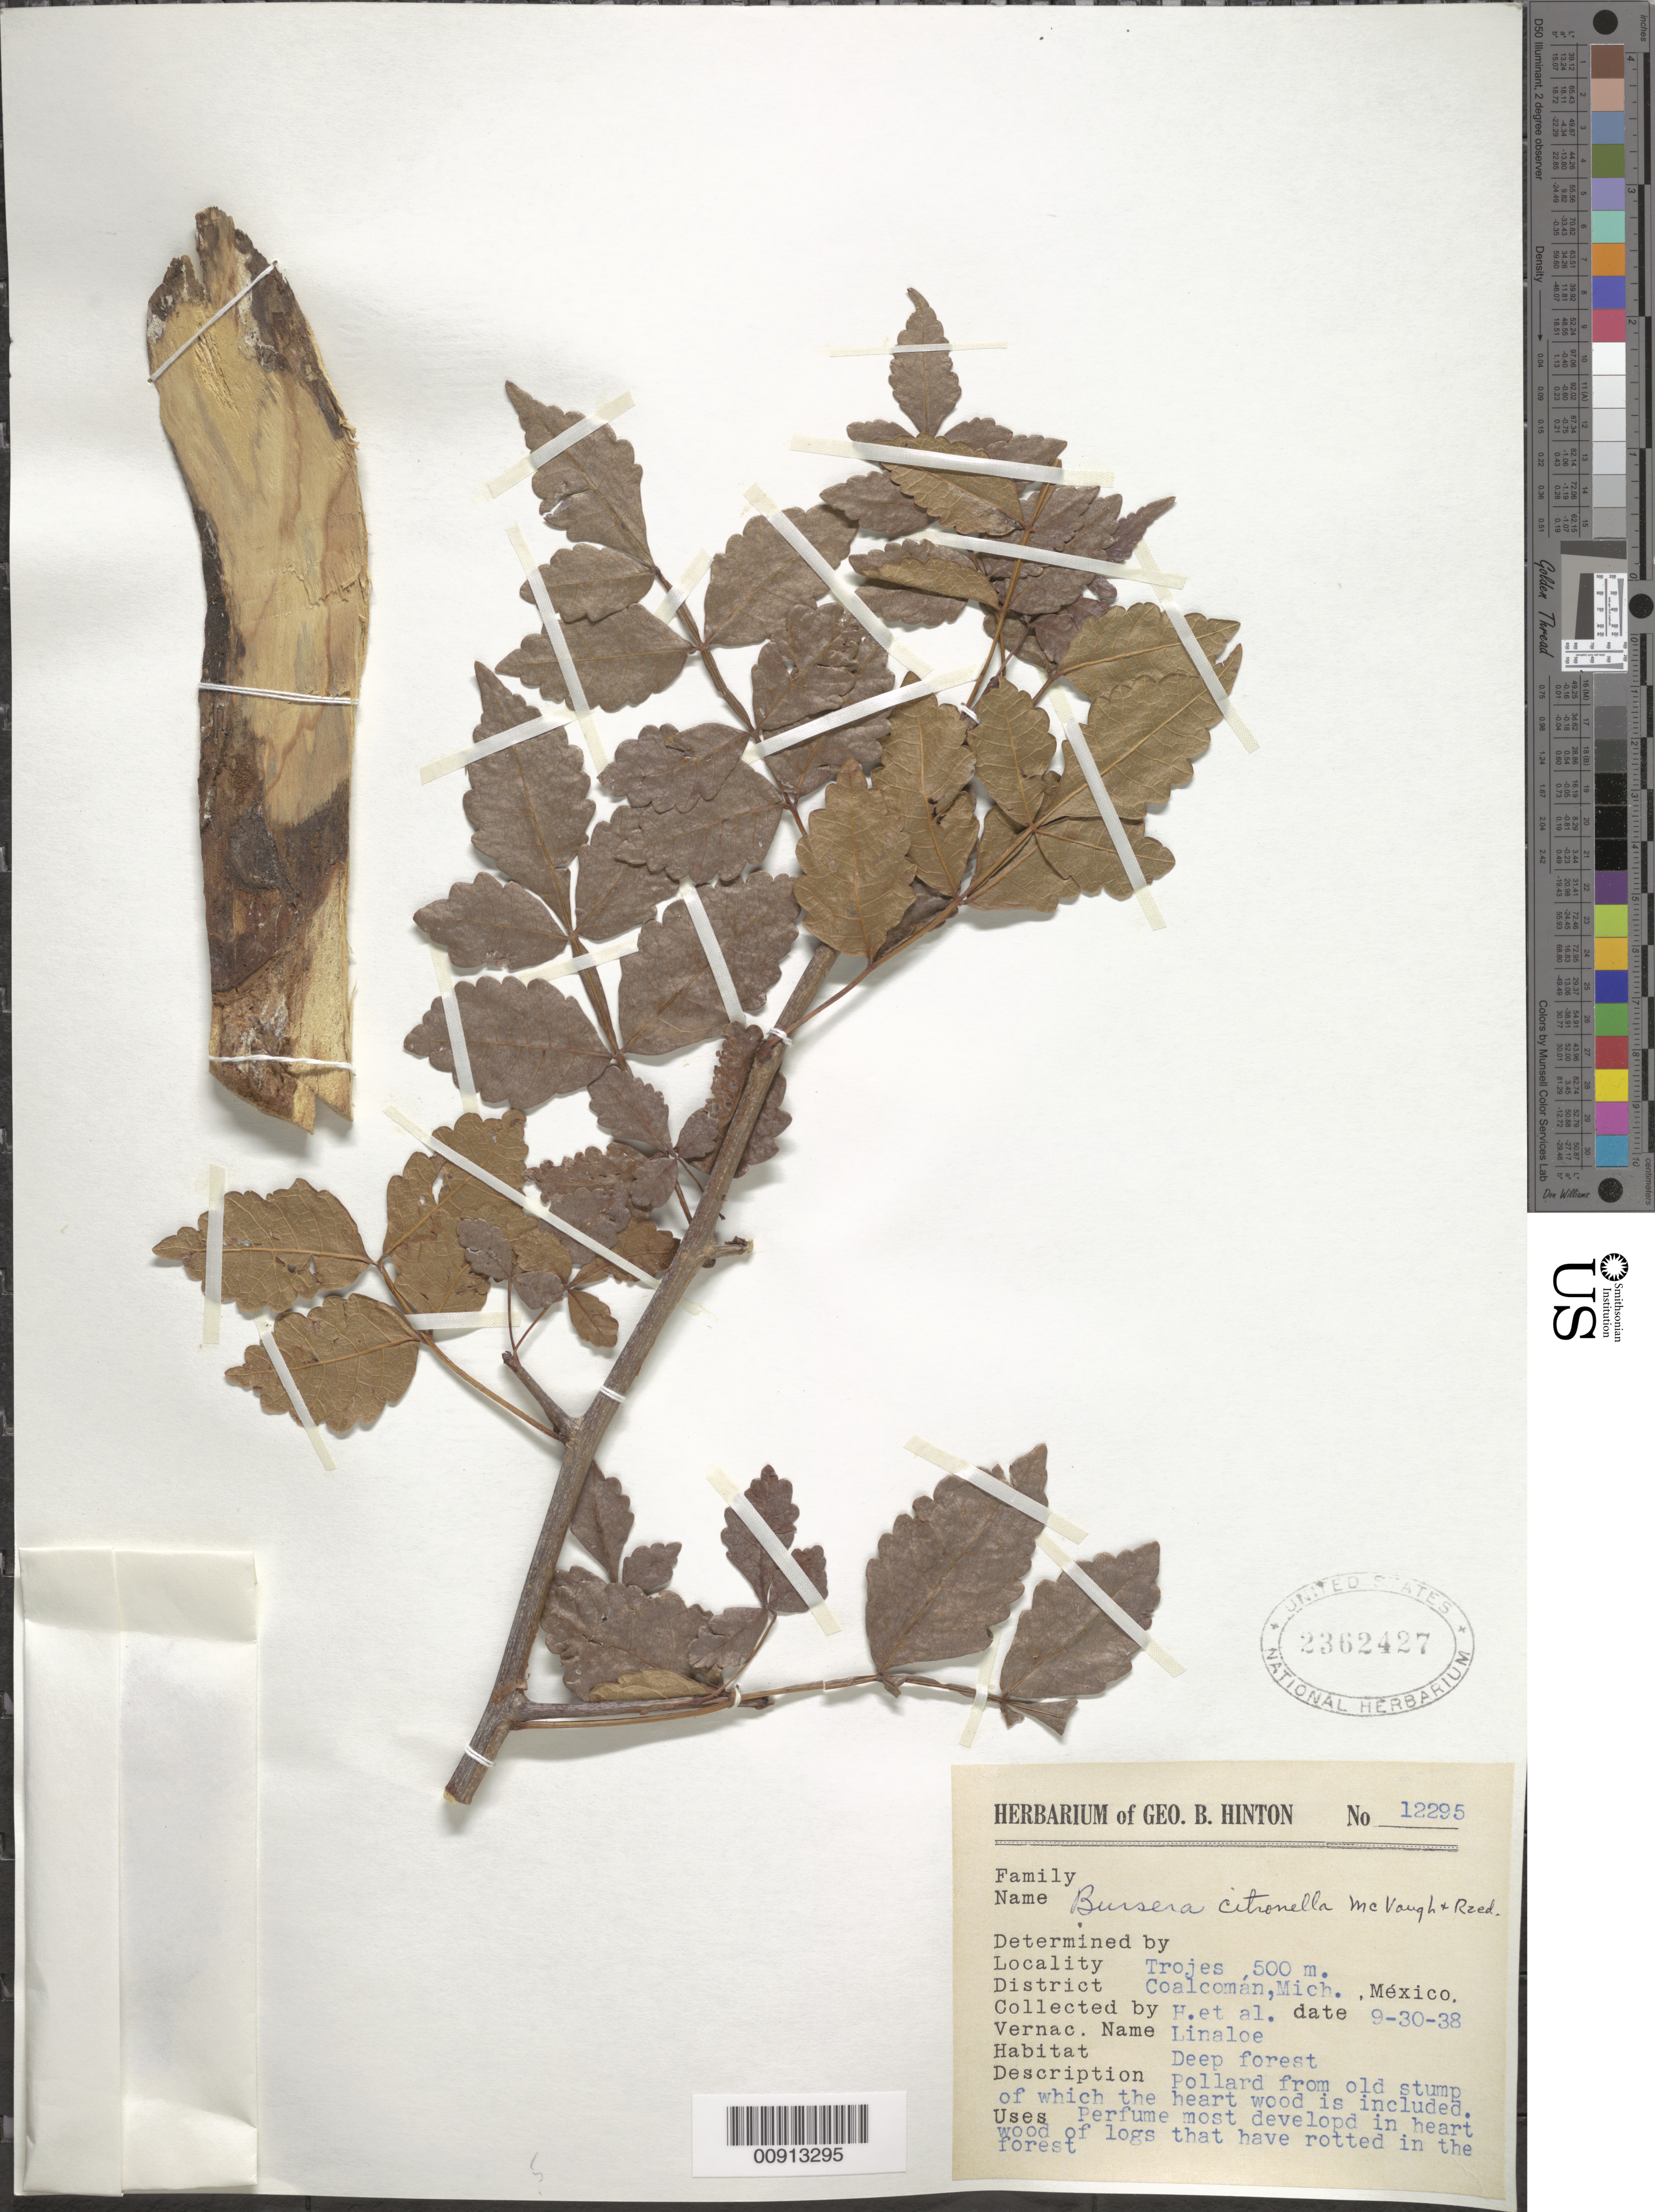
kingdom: Plantae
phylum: Tracheophyta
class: Magnoliopsida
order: Sapindales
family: Burseraceae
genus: Bursera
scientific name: Bursera citronella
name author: McVaugh & Rzed.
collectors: G. B. Hinton & et al.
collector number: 12295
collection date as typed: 30 Sep 1938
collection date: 1938-09-30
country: Mexico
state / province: Michoacán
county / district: Coalcomán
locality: Trojes, District Coalcomán, Michoacán.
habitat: Deep forest.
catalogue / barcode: US 2362427